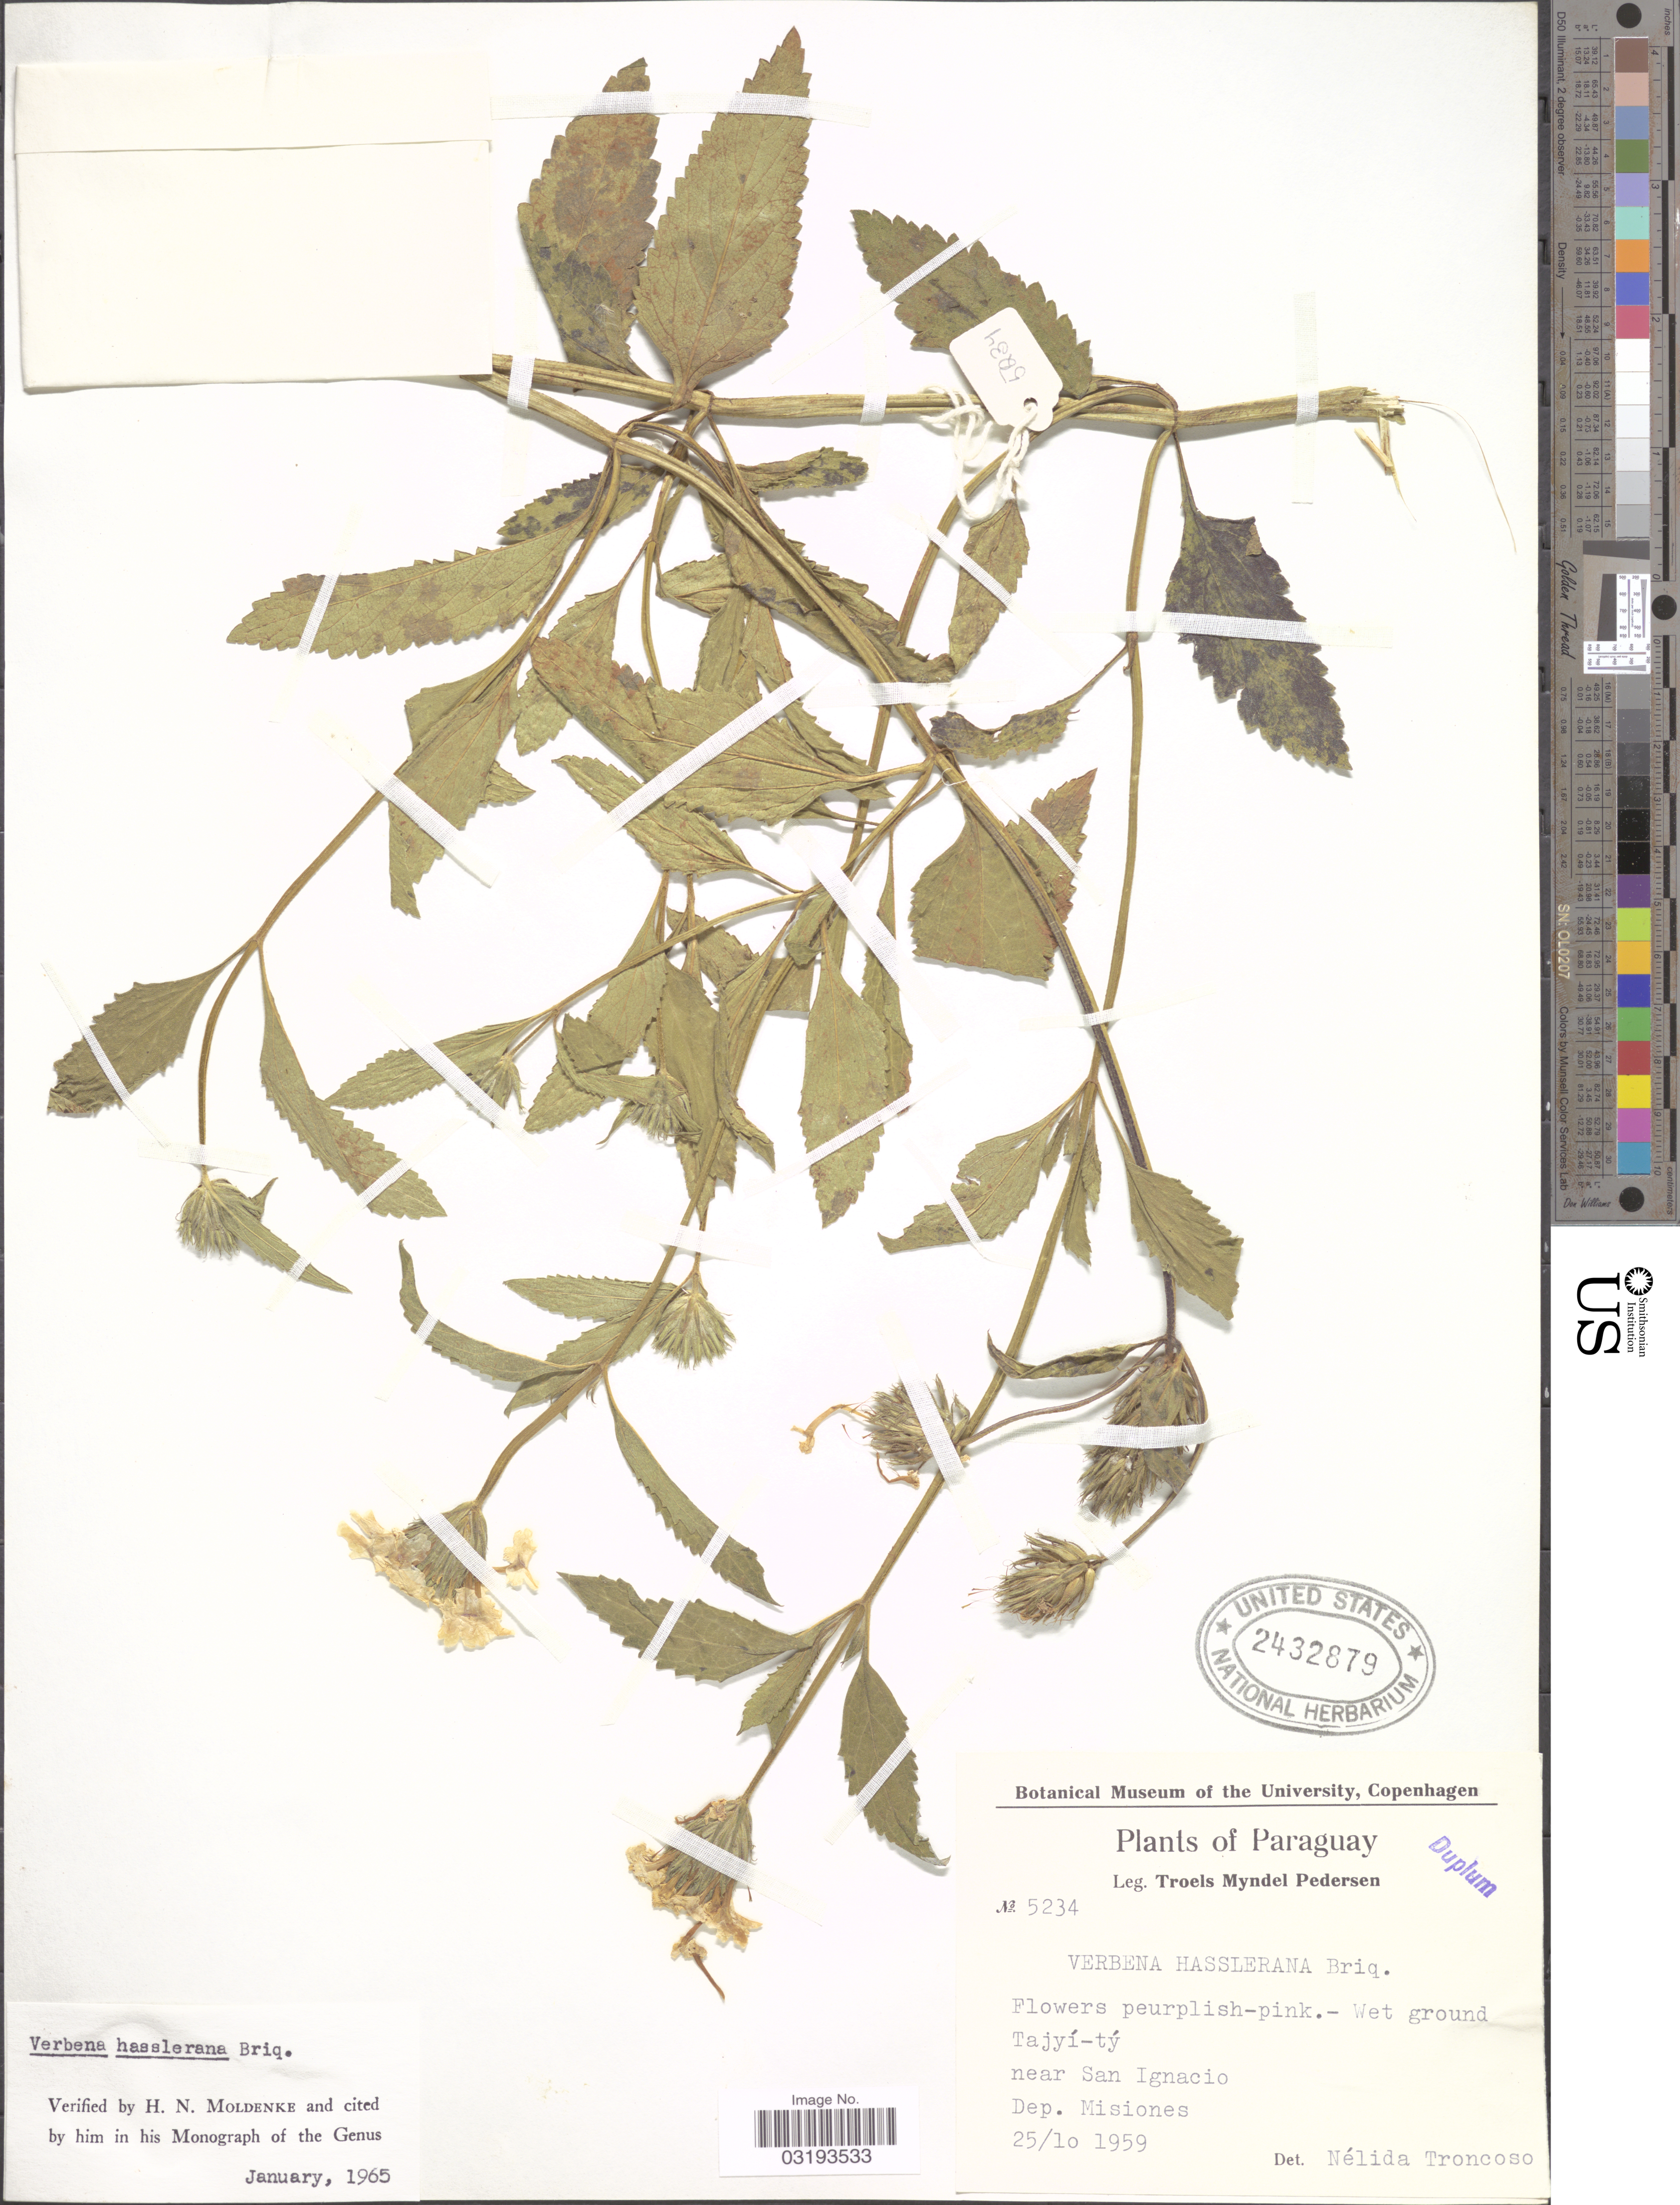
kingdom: Plantae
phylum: Tracheophyta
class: Magnoliopsida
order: Lamiales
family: Verbenaceae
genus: Verbena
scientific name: Verbena hasslerana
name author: Briq.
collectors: T. Pederson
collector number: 5234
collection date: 1959-10-25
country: Paraguay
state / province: Misiones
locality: Wet ground Tajyí-tý near San Ignacio. Dep. Misiones.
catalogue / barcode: US 2432879